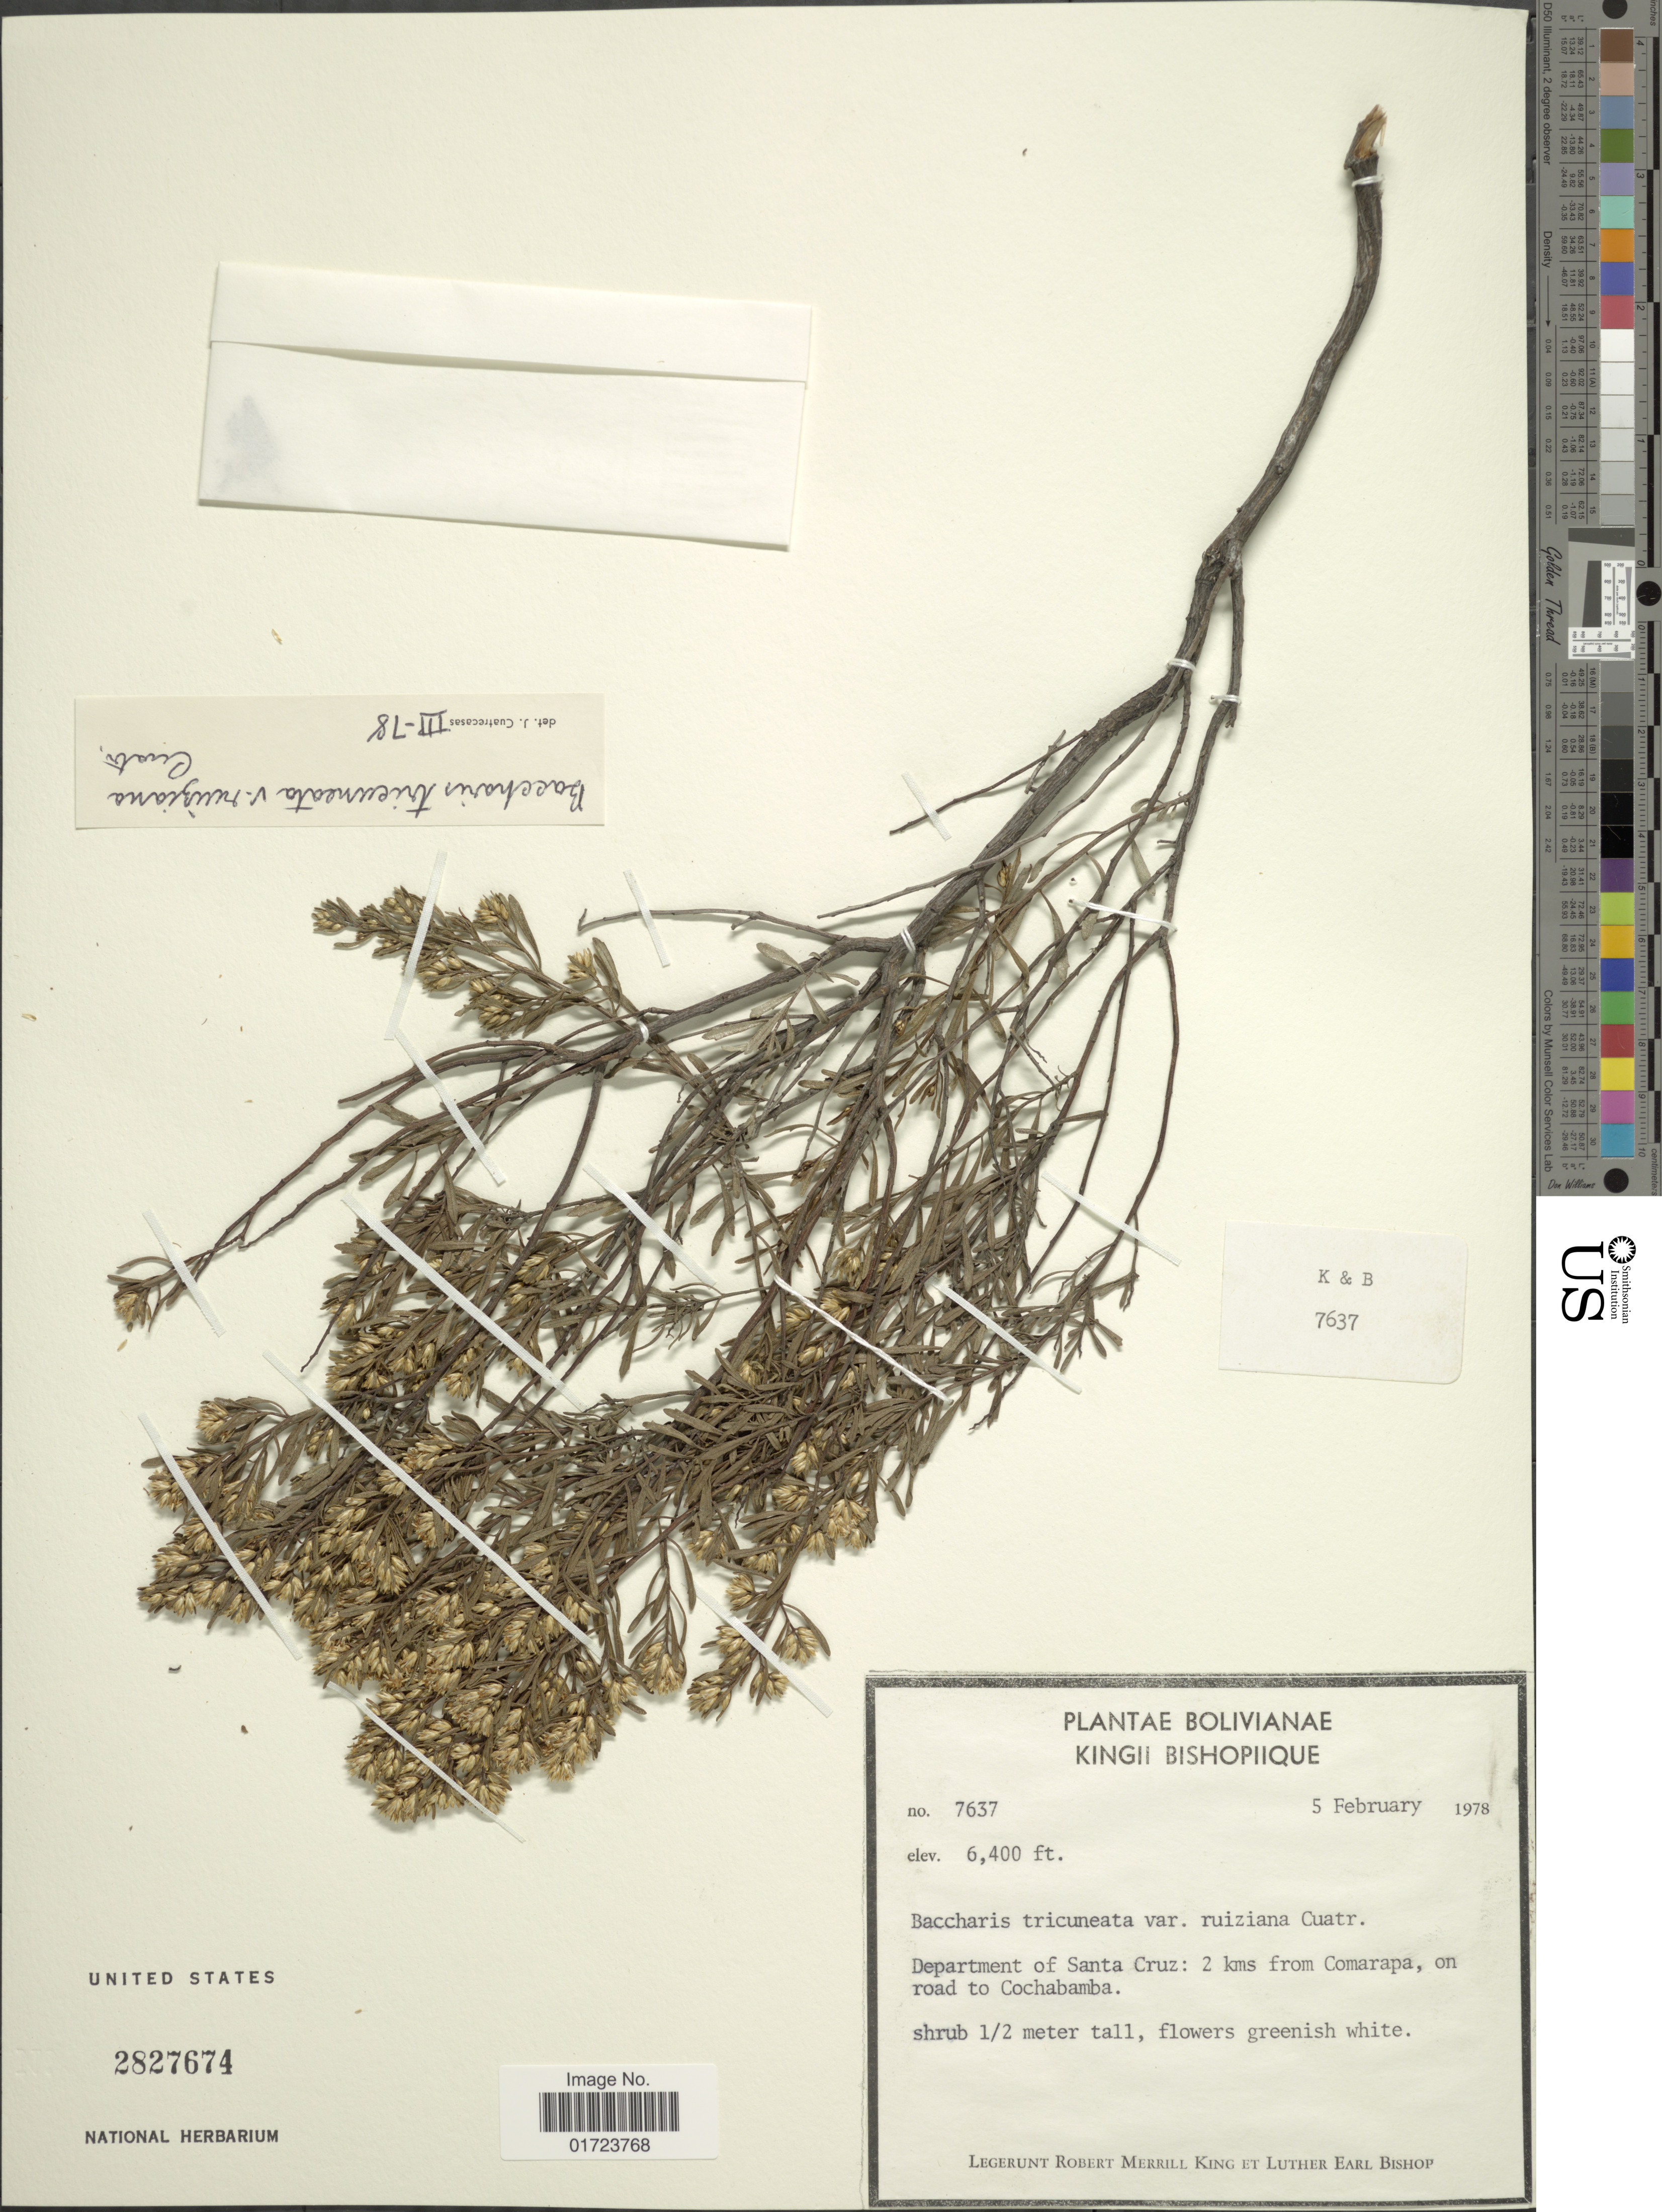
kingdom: Plantae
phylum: Tracheophyta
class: Magnoliopsida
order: Asterales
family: Asteraceae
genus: Baccharis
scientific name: Baccharis tricuneata var. ruiziana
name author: Cuatrec.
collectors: R. M. King & L. E. Bishop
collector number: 7637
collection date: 1978-02-05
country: Bolivia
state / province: Santa Cruz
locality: Department of Santa Cruz: 2 kms from Comarapa, on road to Cochabamba.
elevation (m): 1951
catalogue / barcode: US 2827674